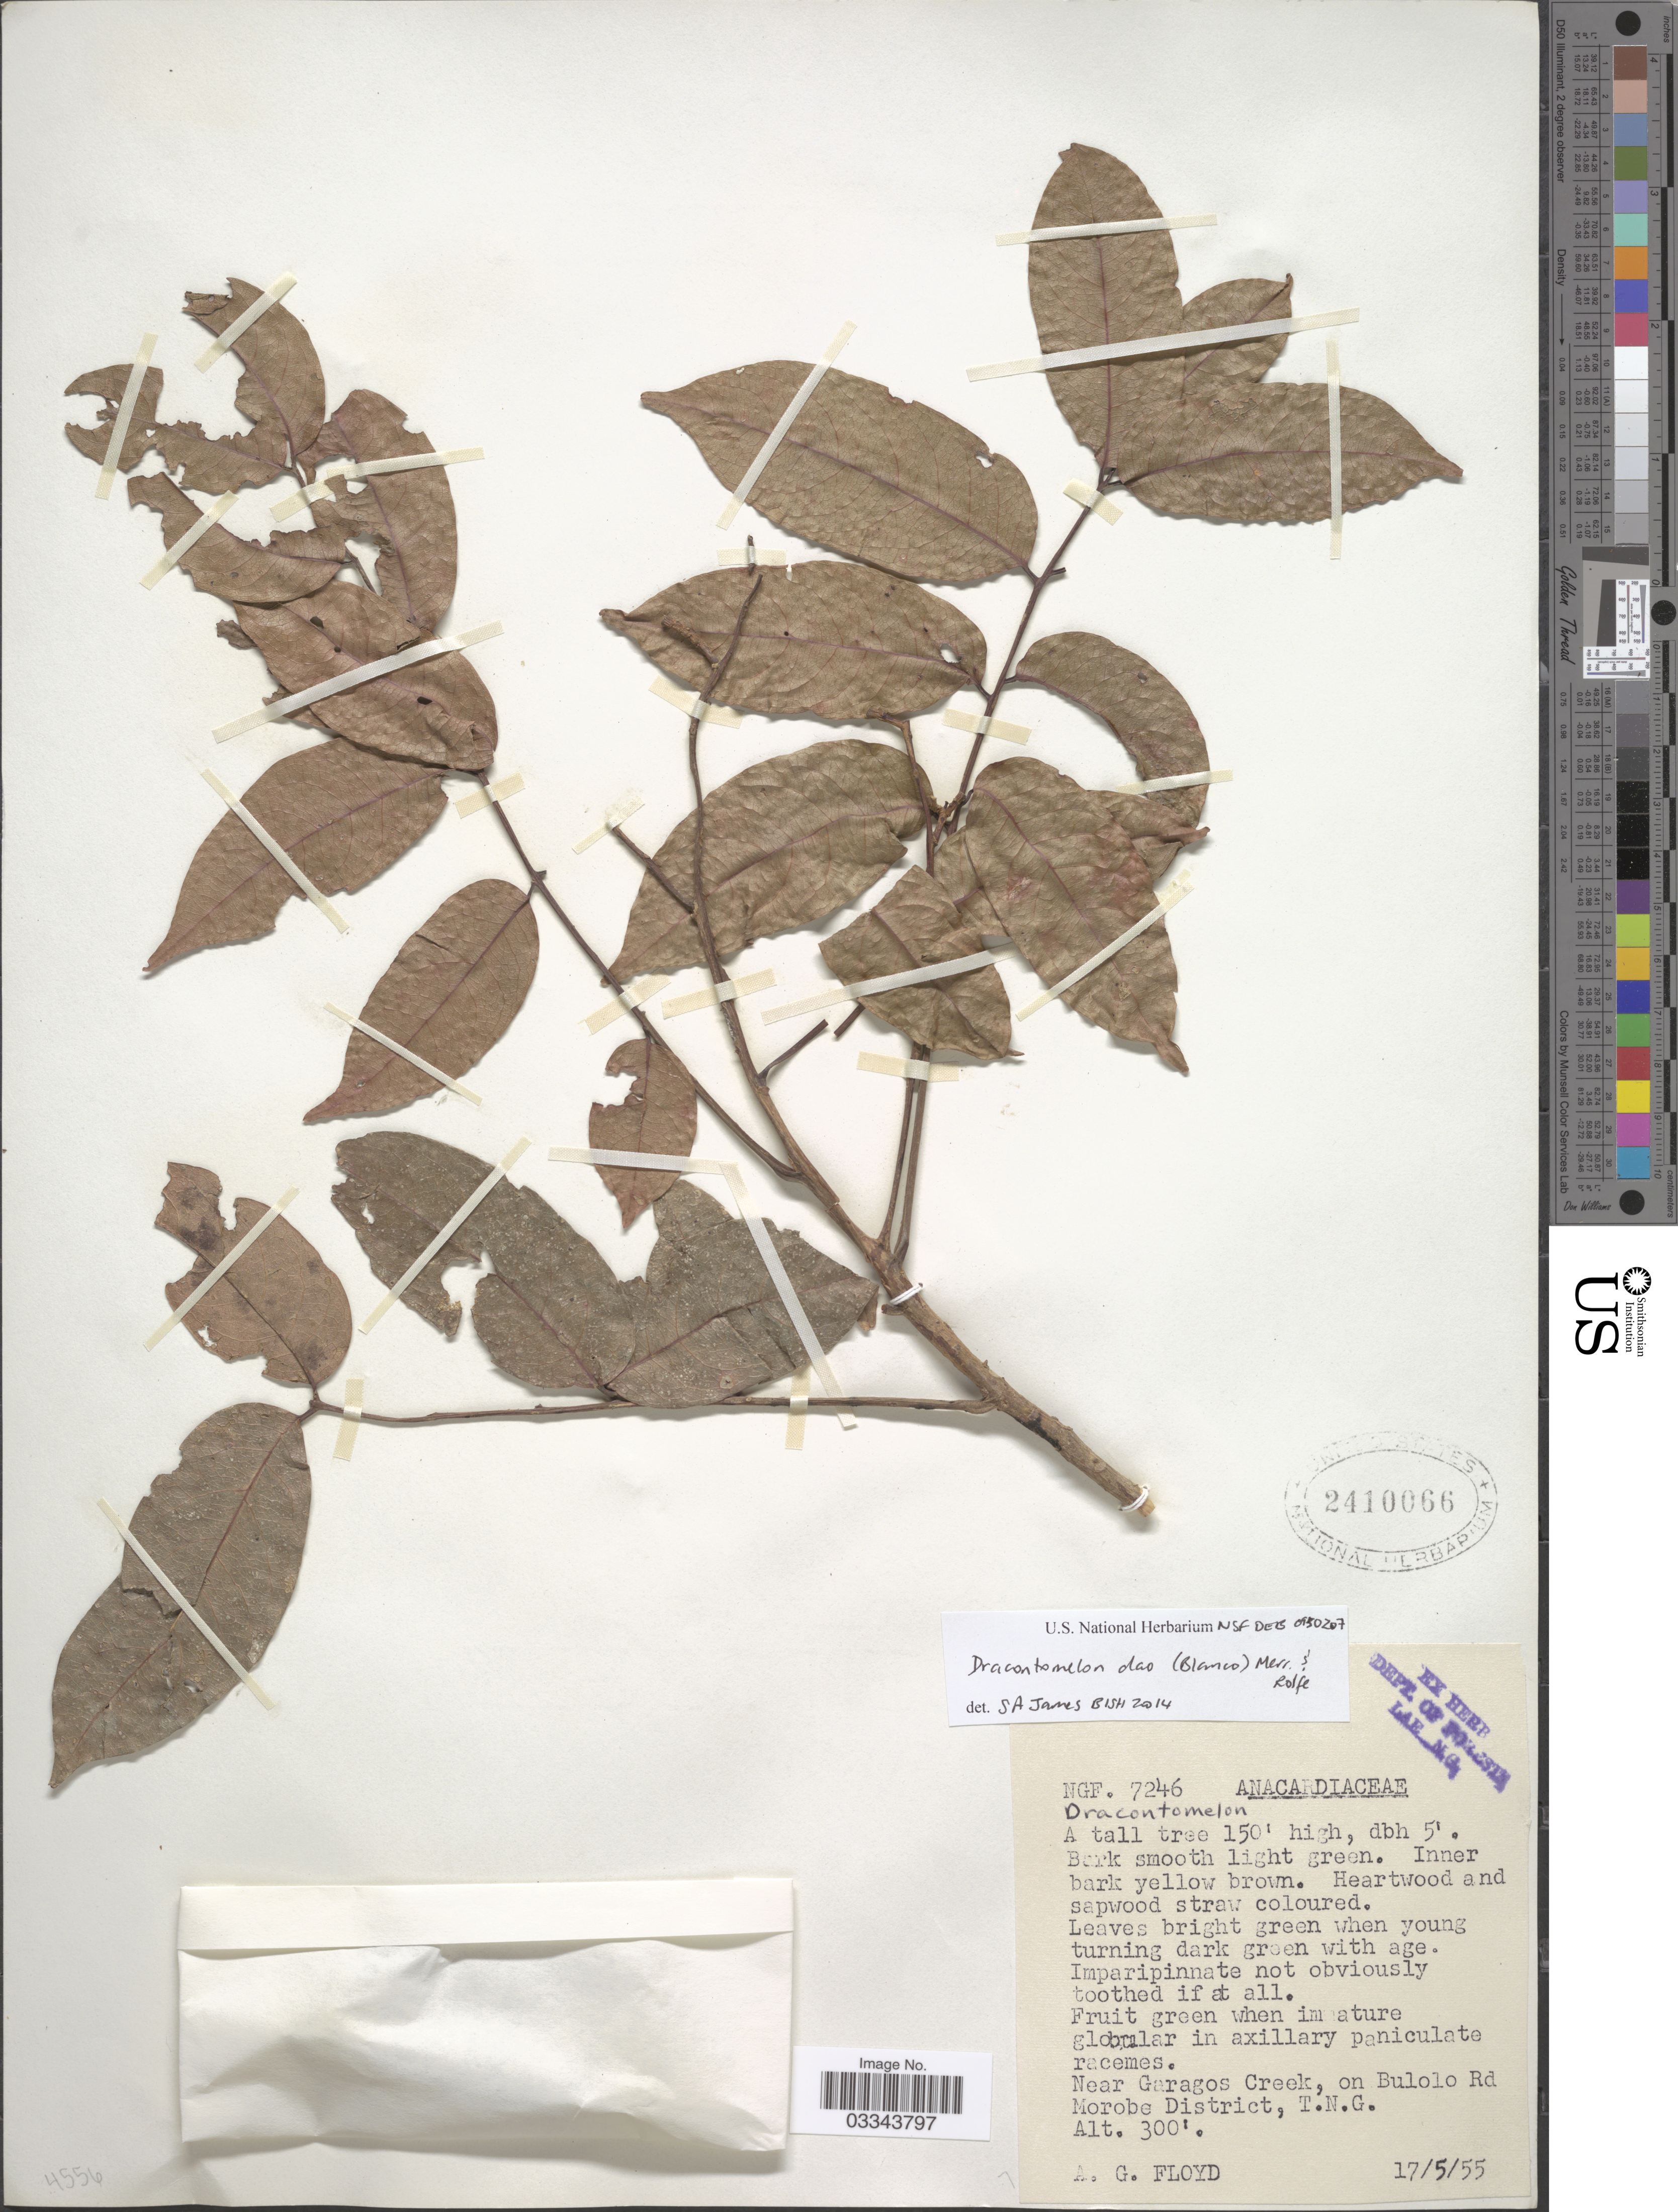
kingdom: Plantae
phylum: Tracheophyta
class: Magnoliopsida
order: Sapindales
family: Anacardiaceae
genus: Dracontomelon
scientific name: Dracontomelon dao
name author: (Blanco) Merr. & Rolfe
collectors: A. G. Floyd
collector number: NGF 7246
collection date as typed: Transcribed d/m/y: 17/5/55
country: Papua New Guinea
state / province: Morobe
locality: Near Garagos Creek, on Bulolo Rd Morobe District, T.N.G.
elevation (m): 91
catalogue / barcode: US 2410066